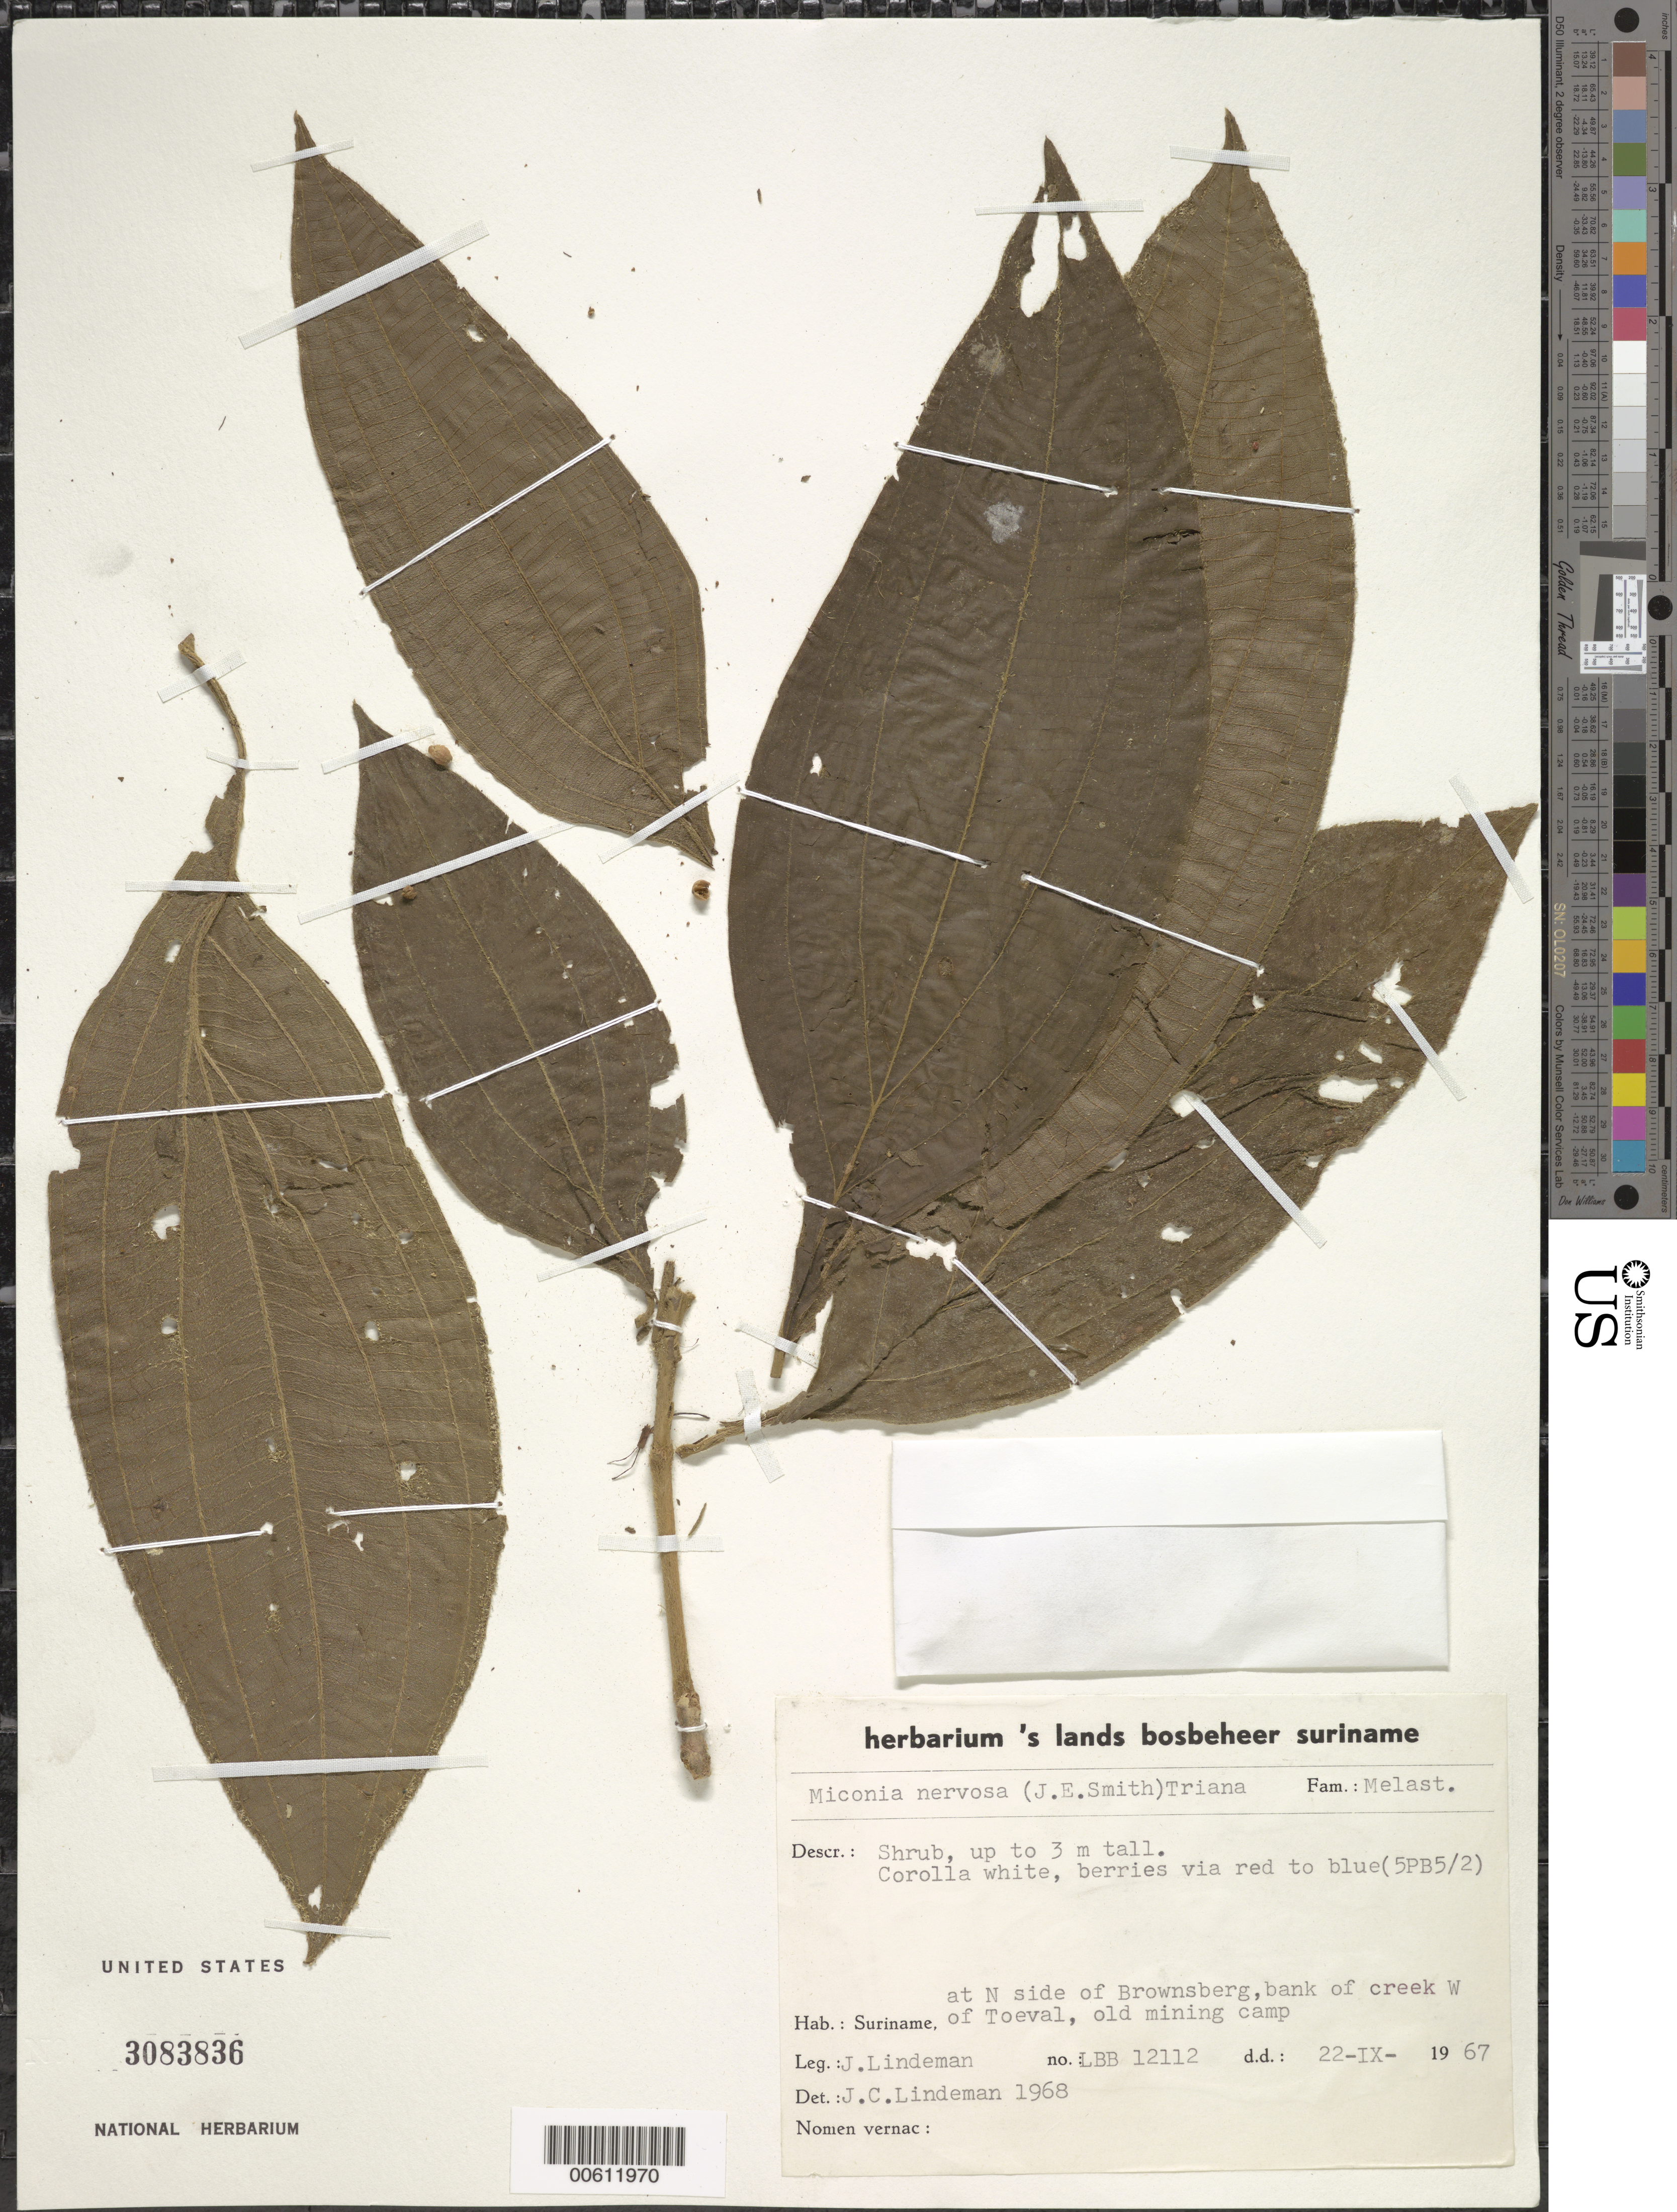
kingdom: Plantae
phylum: Tracheophyta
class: Magnoliopsida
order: Myrtales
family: Melastomataceae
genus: Miconia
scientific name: Miconia nervosa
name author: (Sm.) Triana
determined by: Lindeman, J. C.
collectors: J. C. Lindeman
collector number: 12112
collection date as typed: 22-Sep-67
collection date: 1967-09-22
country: Suriname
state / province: Brokopondo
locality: Brownsberg, N side, W of Toeval, old mining camp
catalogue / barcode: US 3083836